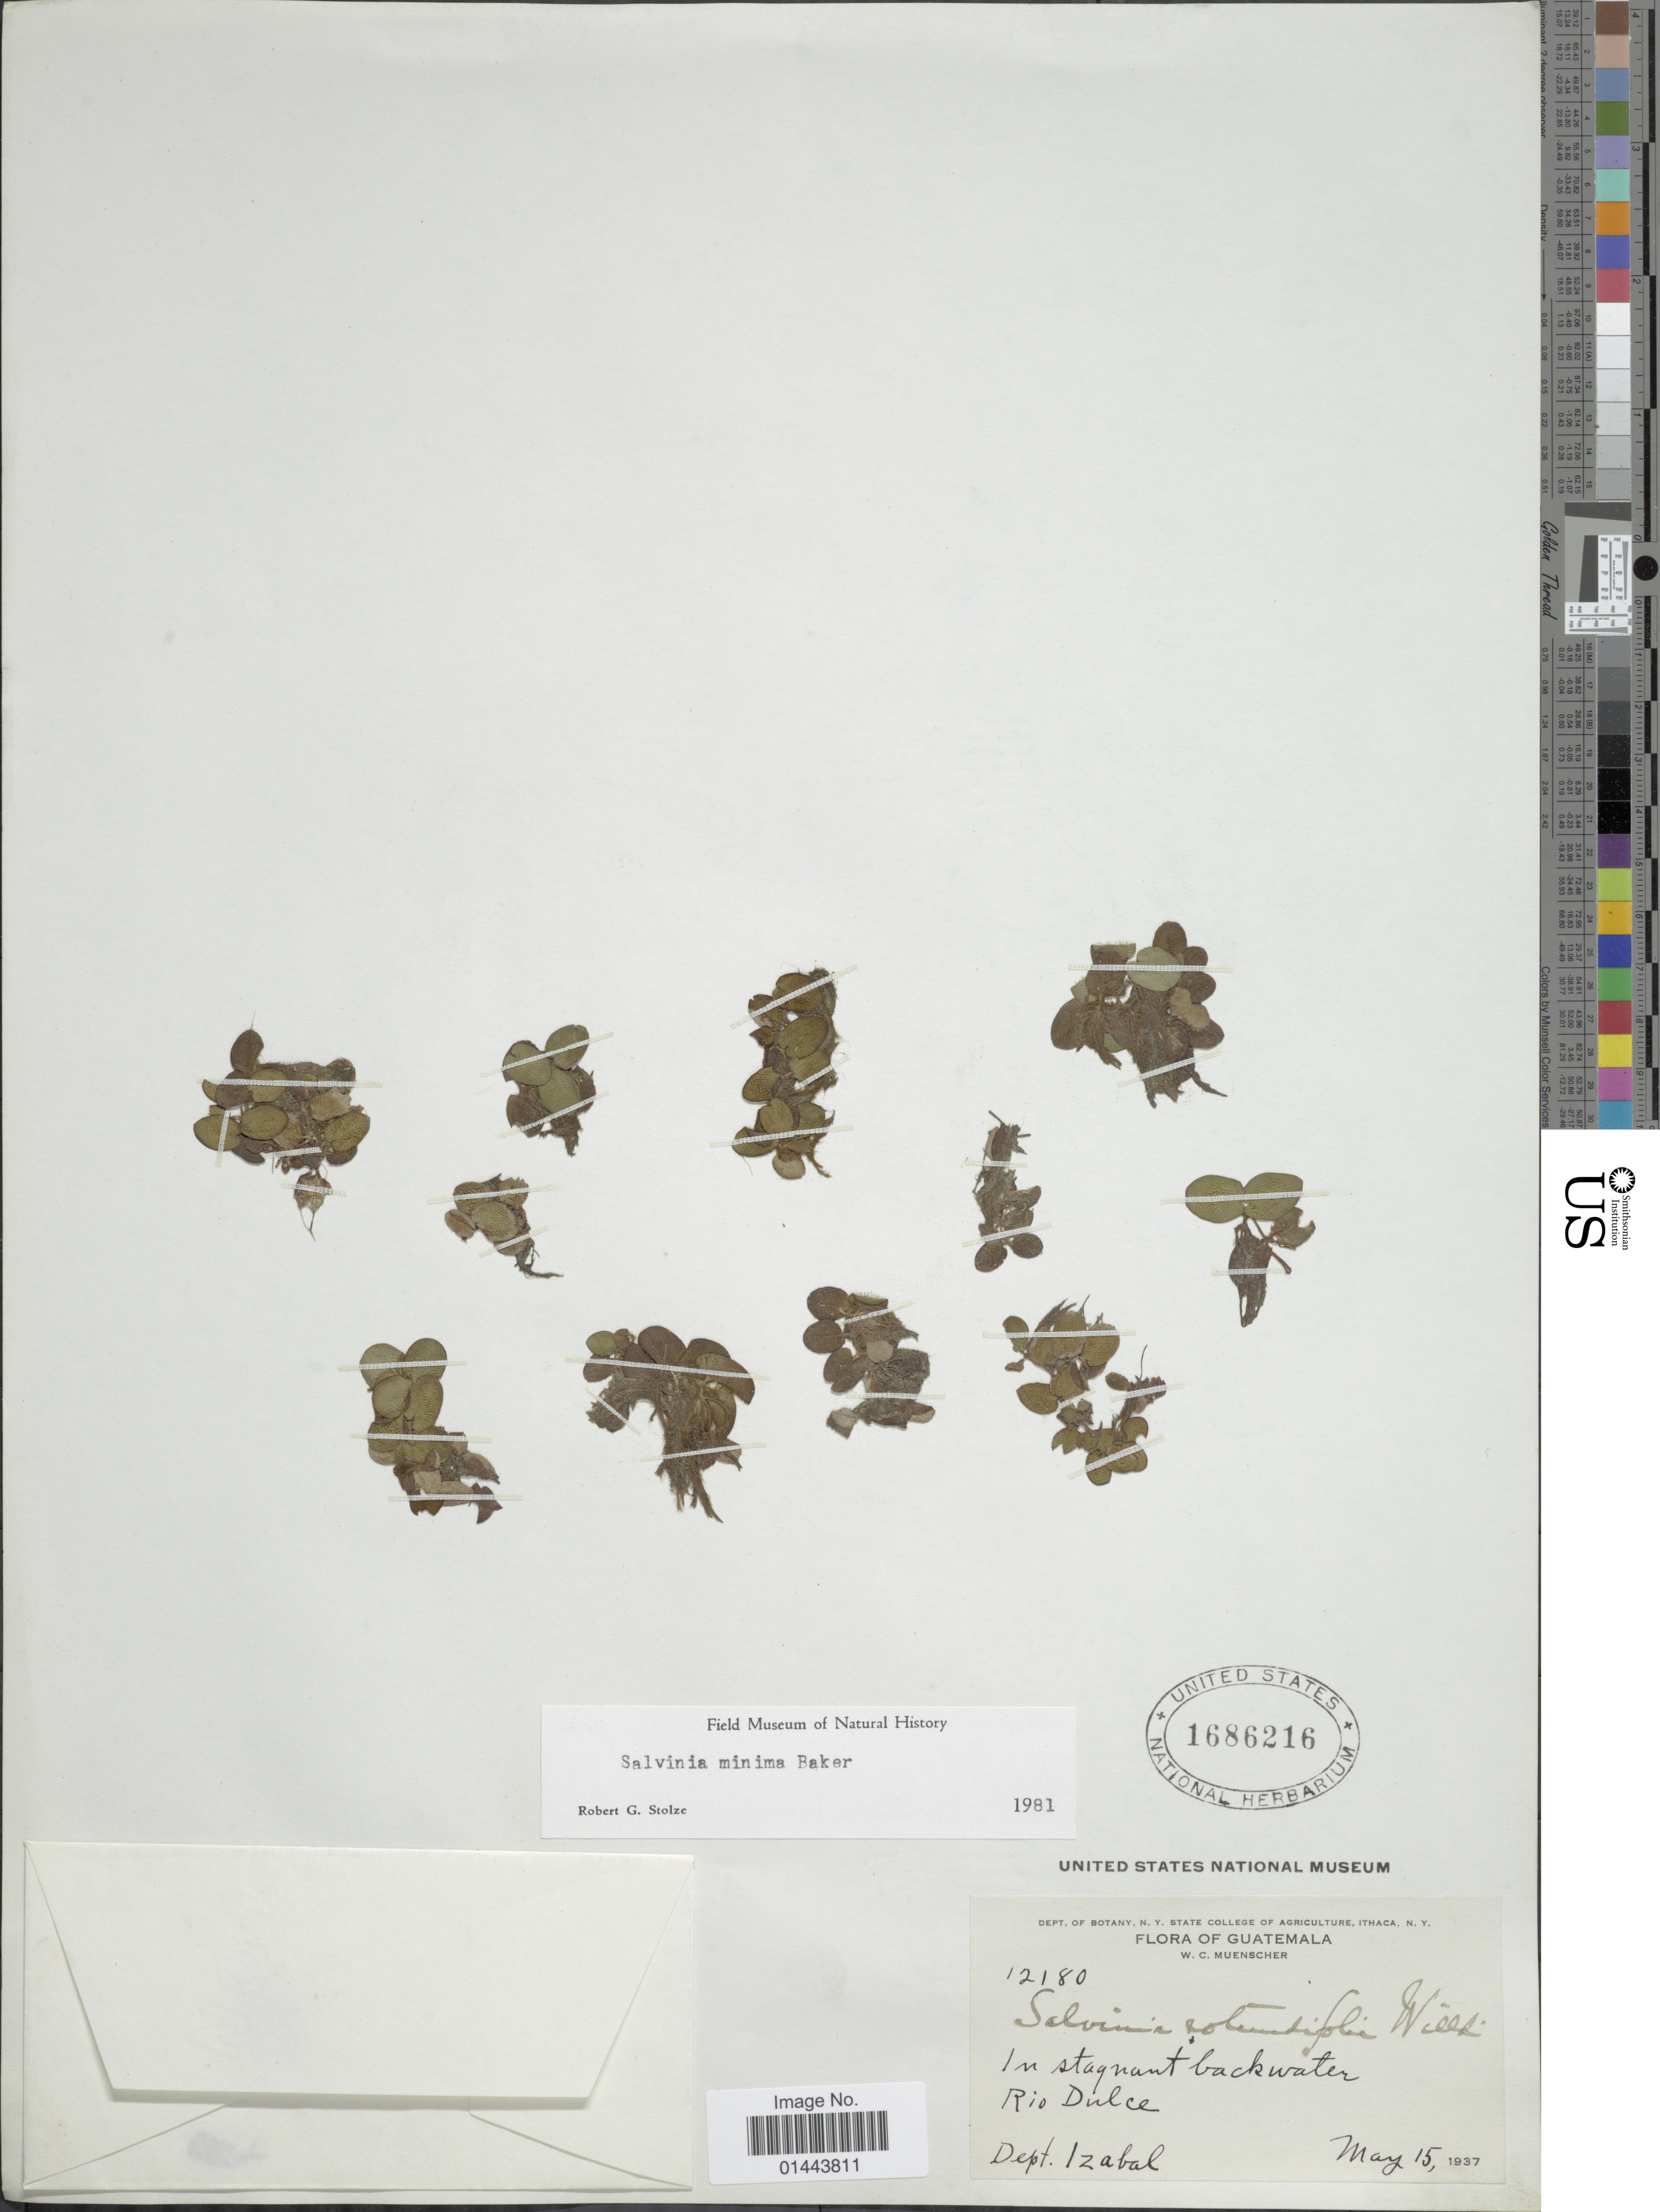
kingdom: Plantae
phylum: Tracheophyta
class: Polypodiopsida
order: Salviniales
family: Salviniaceae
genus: Salvinia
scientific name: Salvinia minima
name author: Baker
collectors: W. Muenscher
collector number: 12180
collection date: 1937-05-15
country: Guatemala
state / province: Izabal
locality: In stagnant backwater Rio Dulce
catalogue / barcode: US 1686216